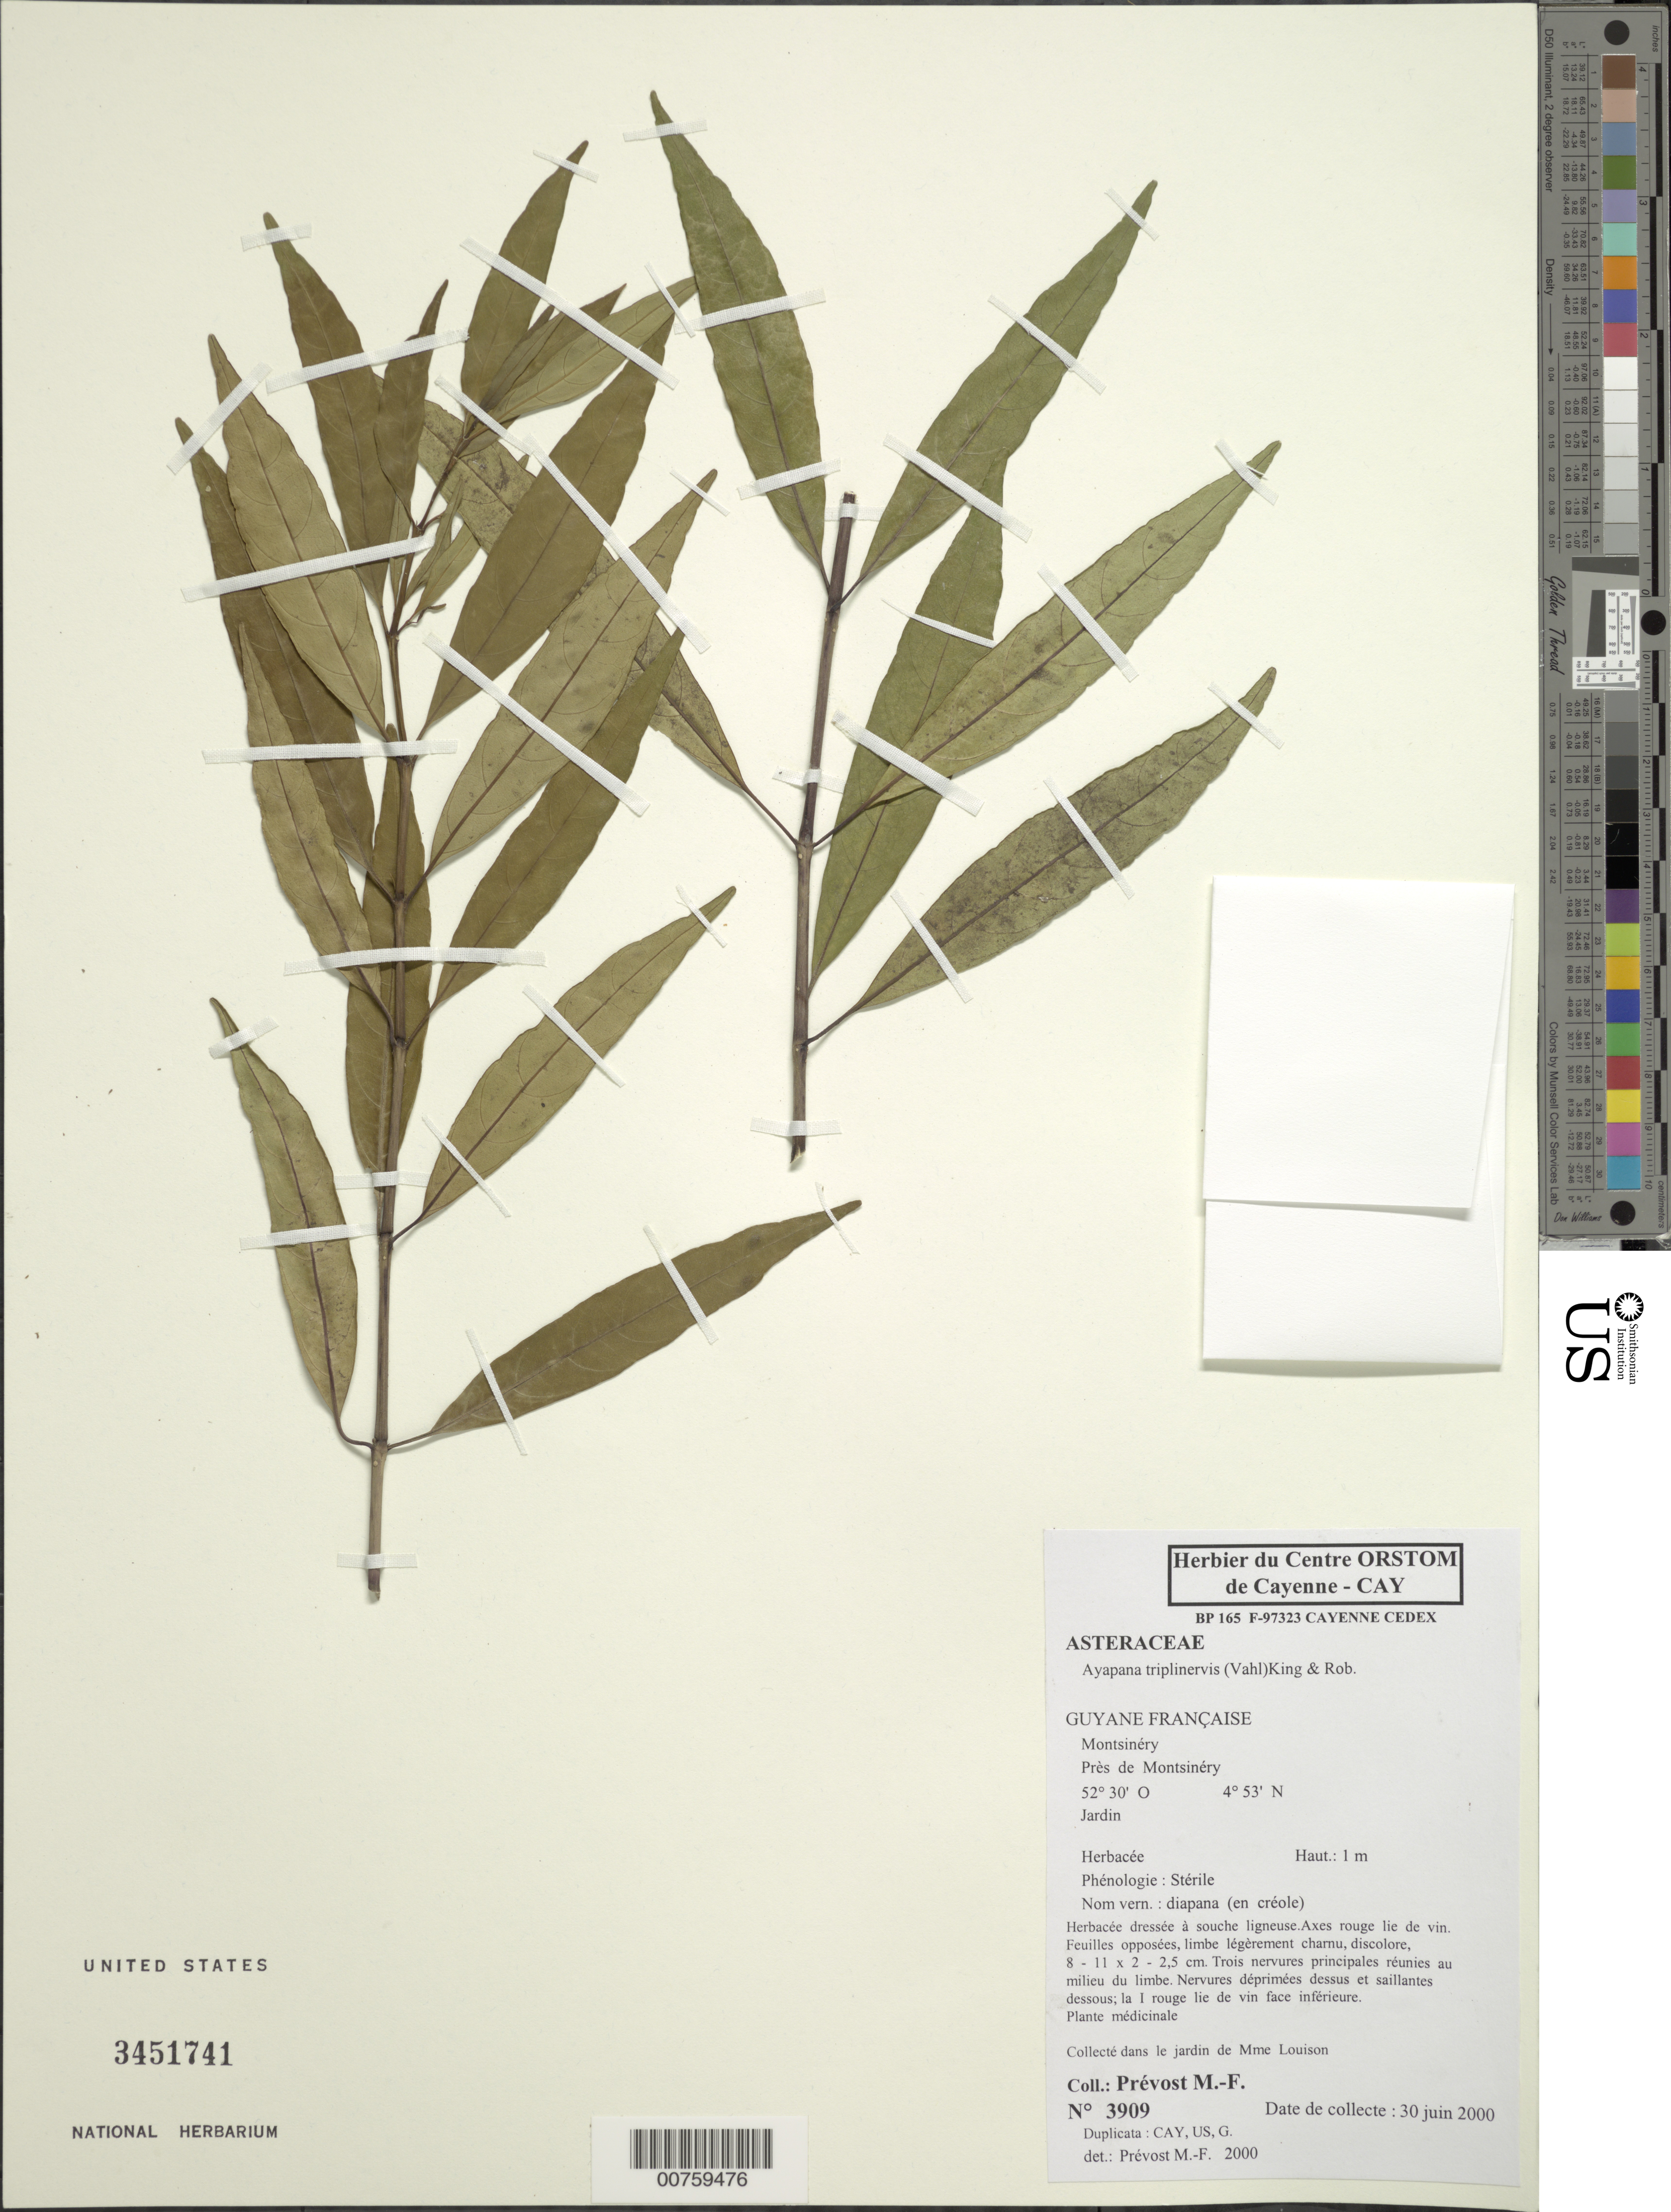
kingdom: Plantae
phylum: Tracheophyta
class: Magnoliopsida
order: Asterales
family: Asteraceae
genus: Ayapana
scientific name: Ayapana triplinervis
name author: (Vahl) R.M. King & H. Rob.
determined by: Prévost, M.-F.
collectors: M.-F. Prévost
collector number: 3909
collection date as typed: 30-Jun-00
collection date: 2000-06-30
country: French Guiana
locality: Montsinéry, Prés de Montsinéry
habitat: Garden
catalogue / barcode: US 3451741